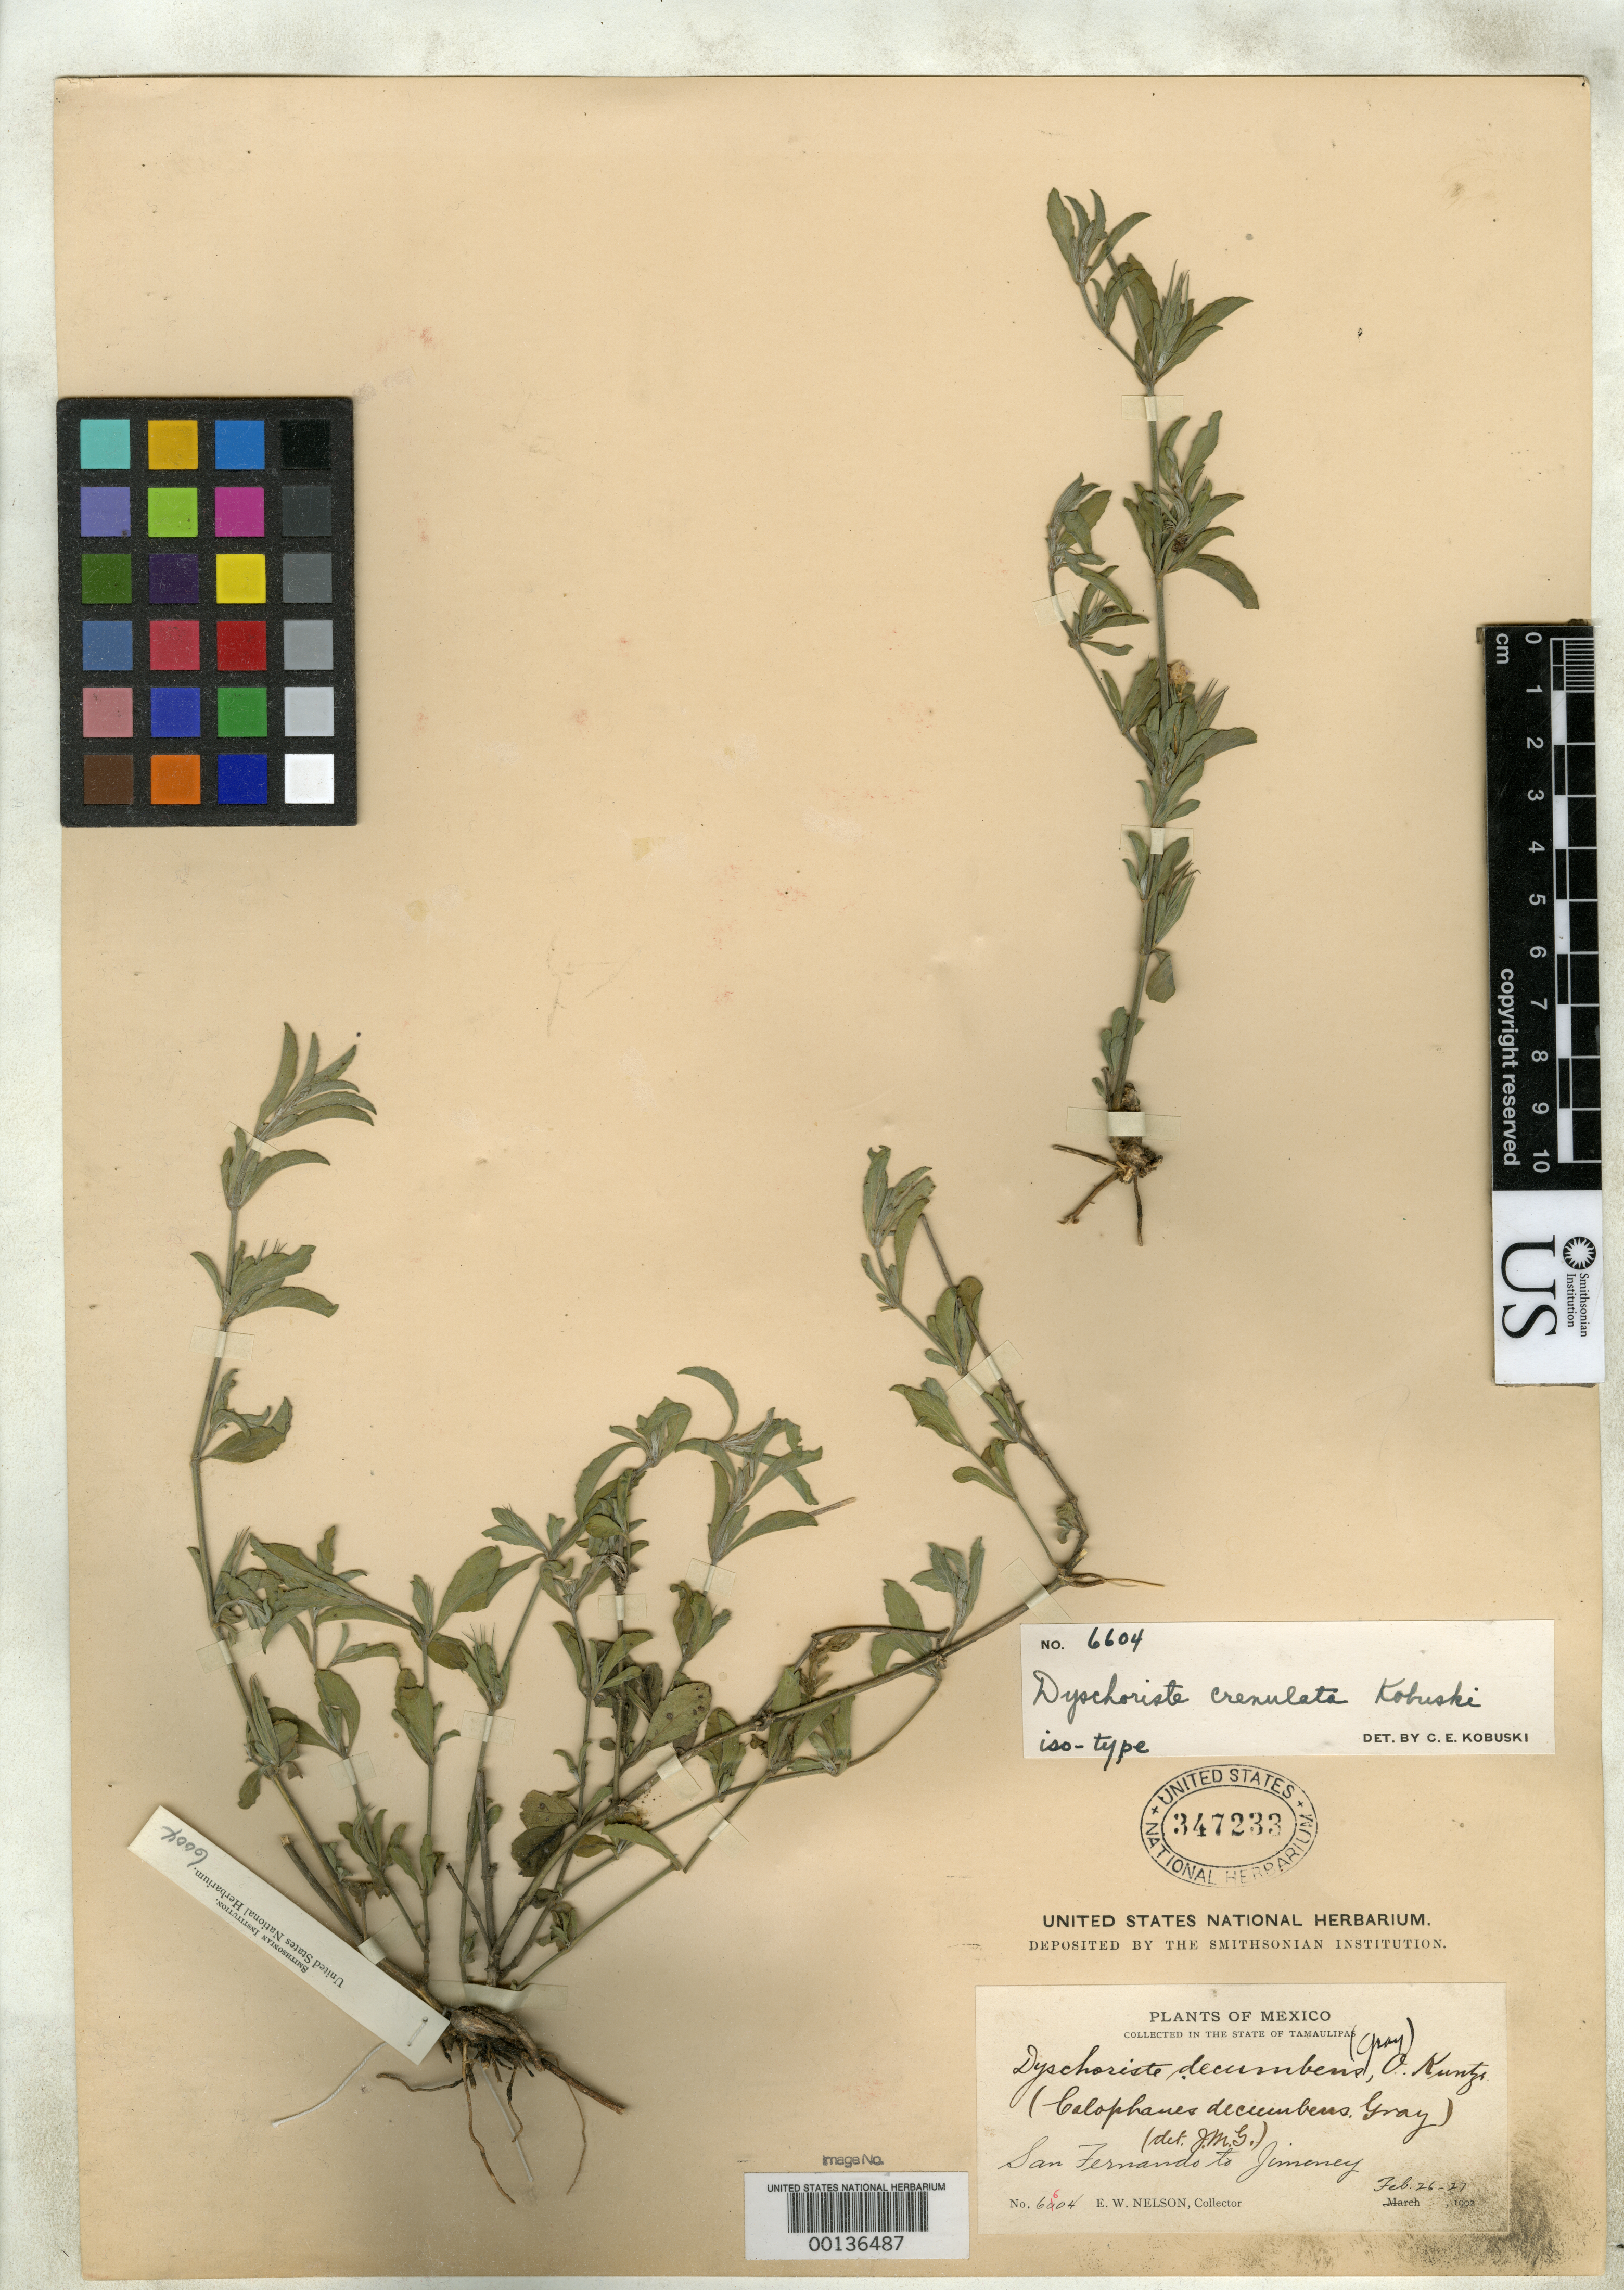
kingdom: Plantae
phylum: Tracheophyta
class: Magnoliopsida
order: Lamiales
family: Acanthaceae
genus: Dyschoriste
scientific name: Dyschoriste crenulata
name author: Kobuski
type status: Isotype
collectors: E. W. Nelson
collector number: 6604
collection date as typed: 26 Feb 1902 to 27 Feb 1902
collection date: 1902-02-26/1902-02-27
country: Mexico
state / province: Tamaulipas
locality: Road from San Fernando to Jimeney.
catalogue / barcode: US 347233